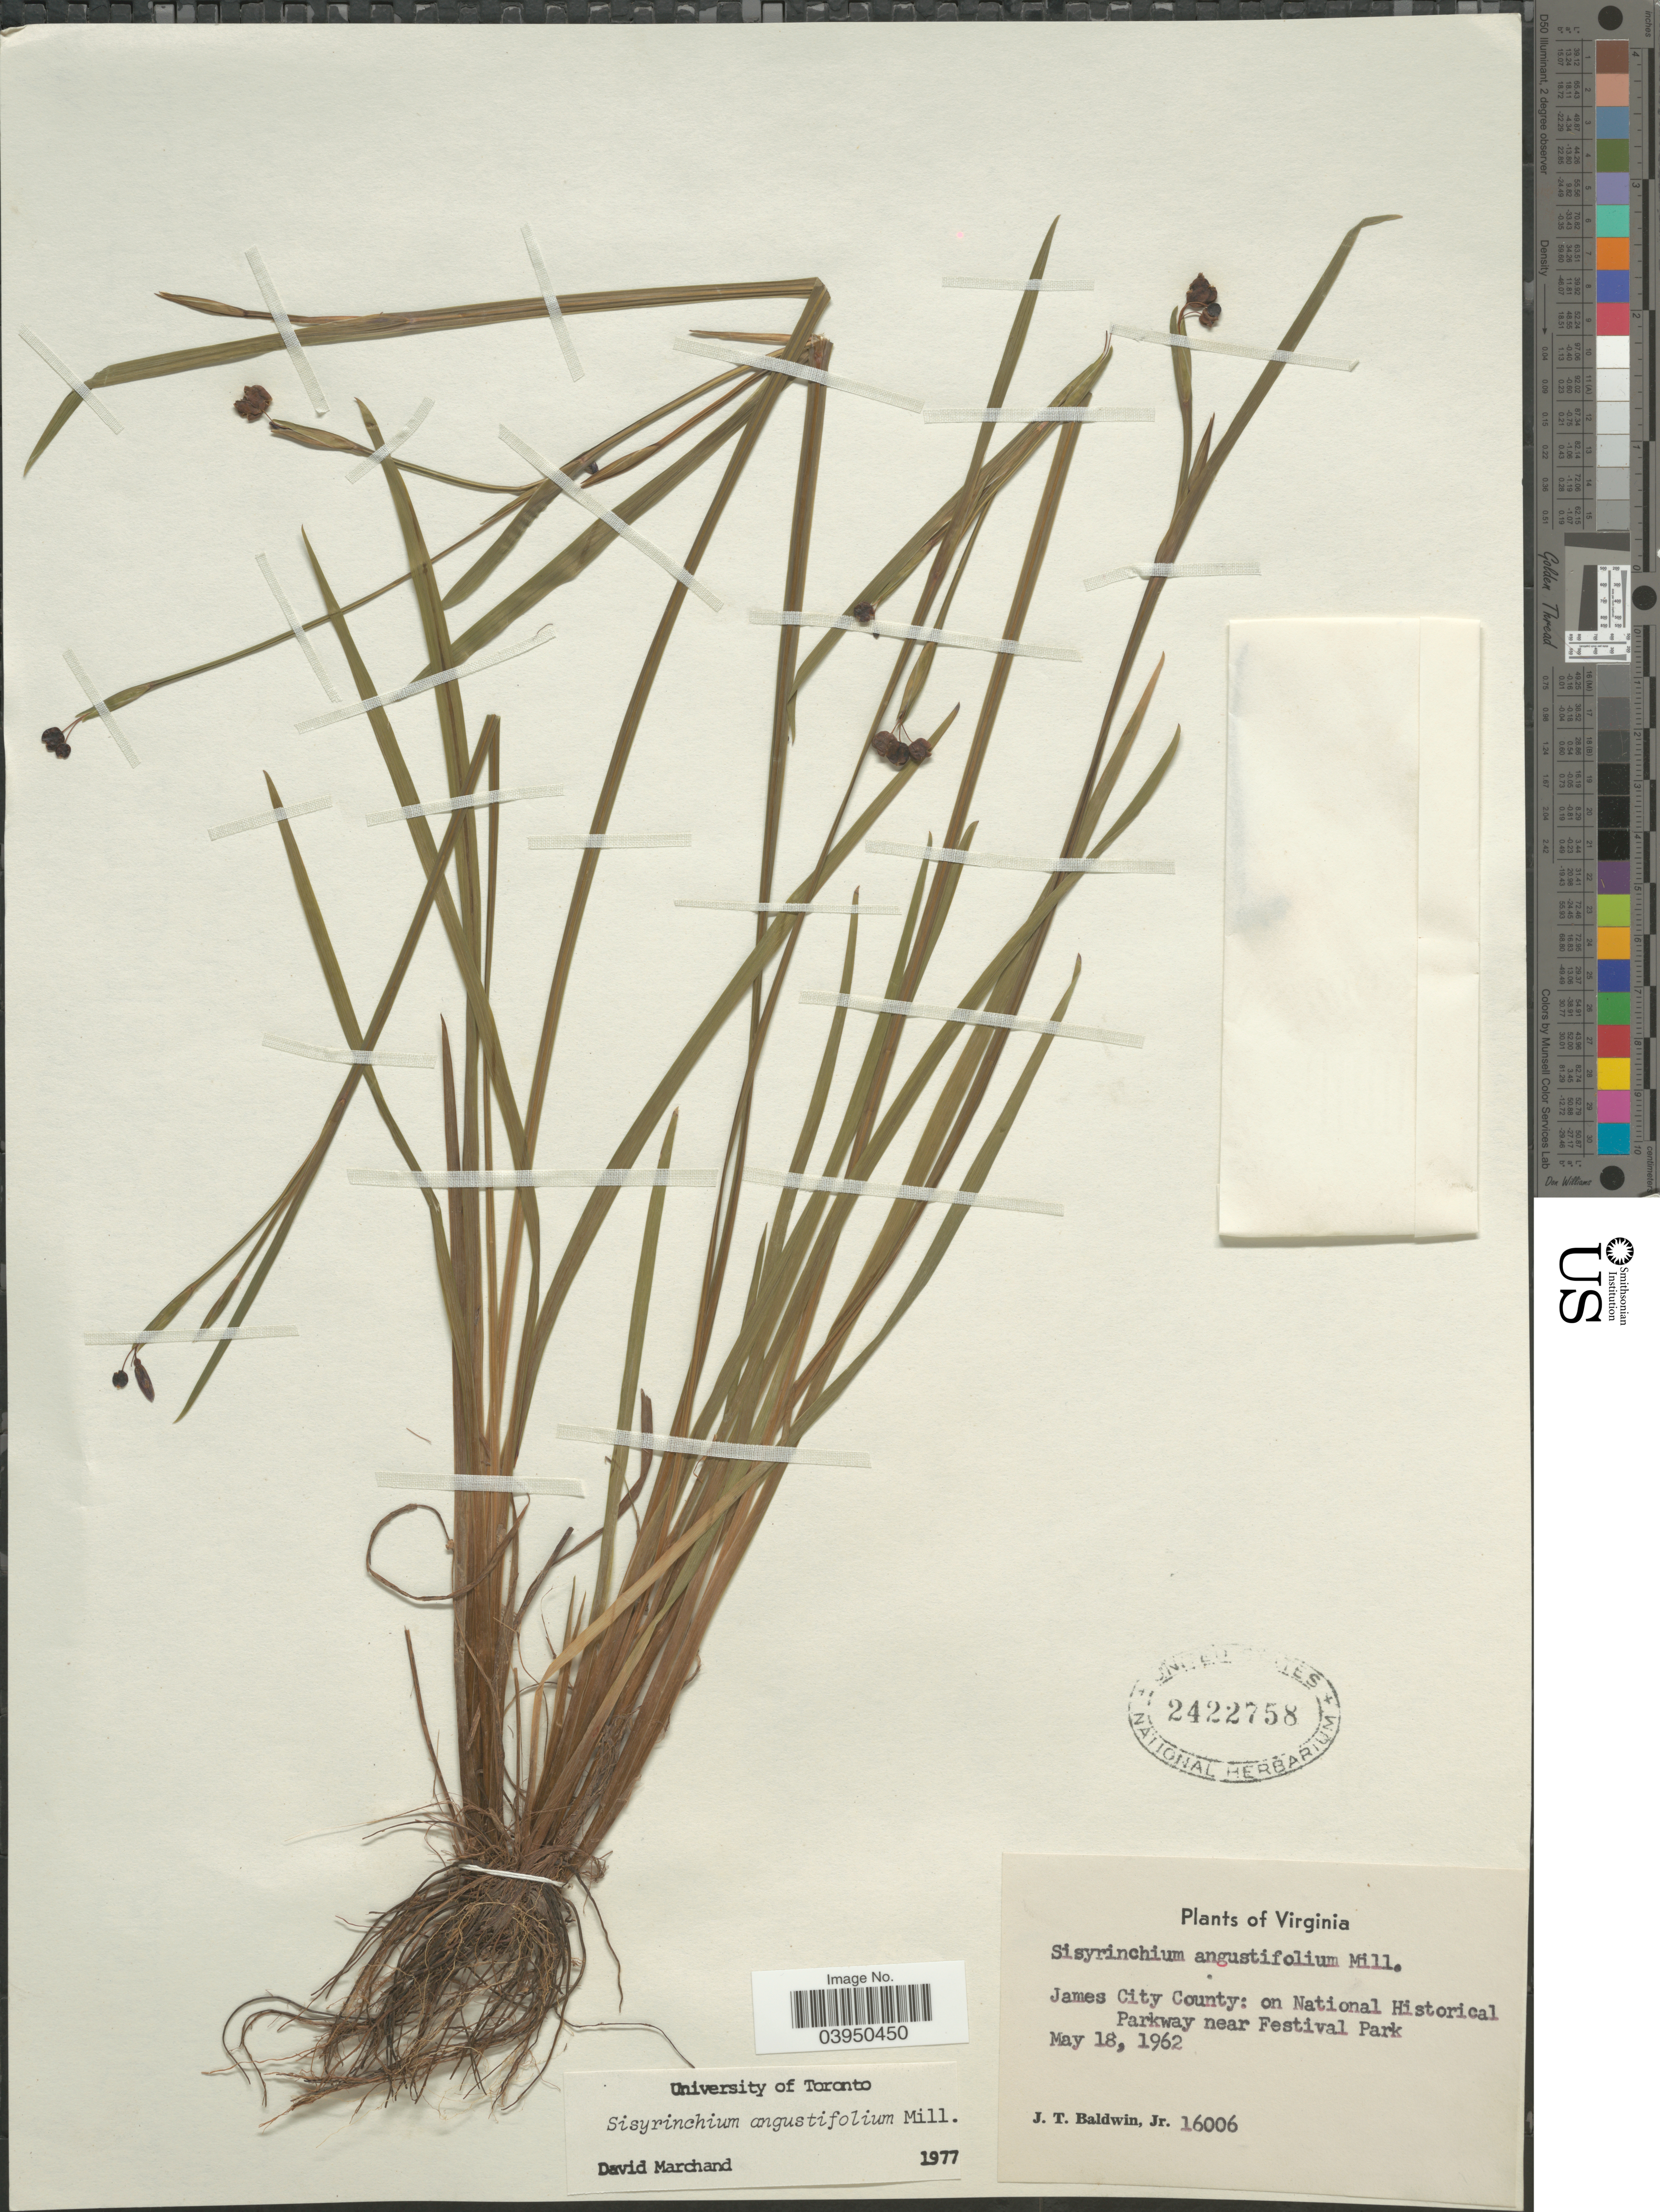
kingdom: Plantae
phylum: Tracheophyta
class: Liliopsida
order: Asparagales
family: Iridaceae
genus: Sisyrinchium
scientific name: Sisyrinchium angustifolium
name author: Mill.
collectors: J. T. Baldwin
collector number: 16006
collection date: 1962-05-18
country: United States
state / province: Virginia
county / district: James City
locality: James City County: on National Historical Parkway near Festival Park.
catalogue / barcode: US 2422758